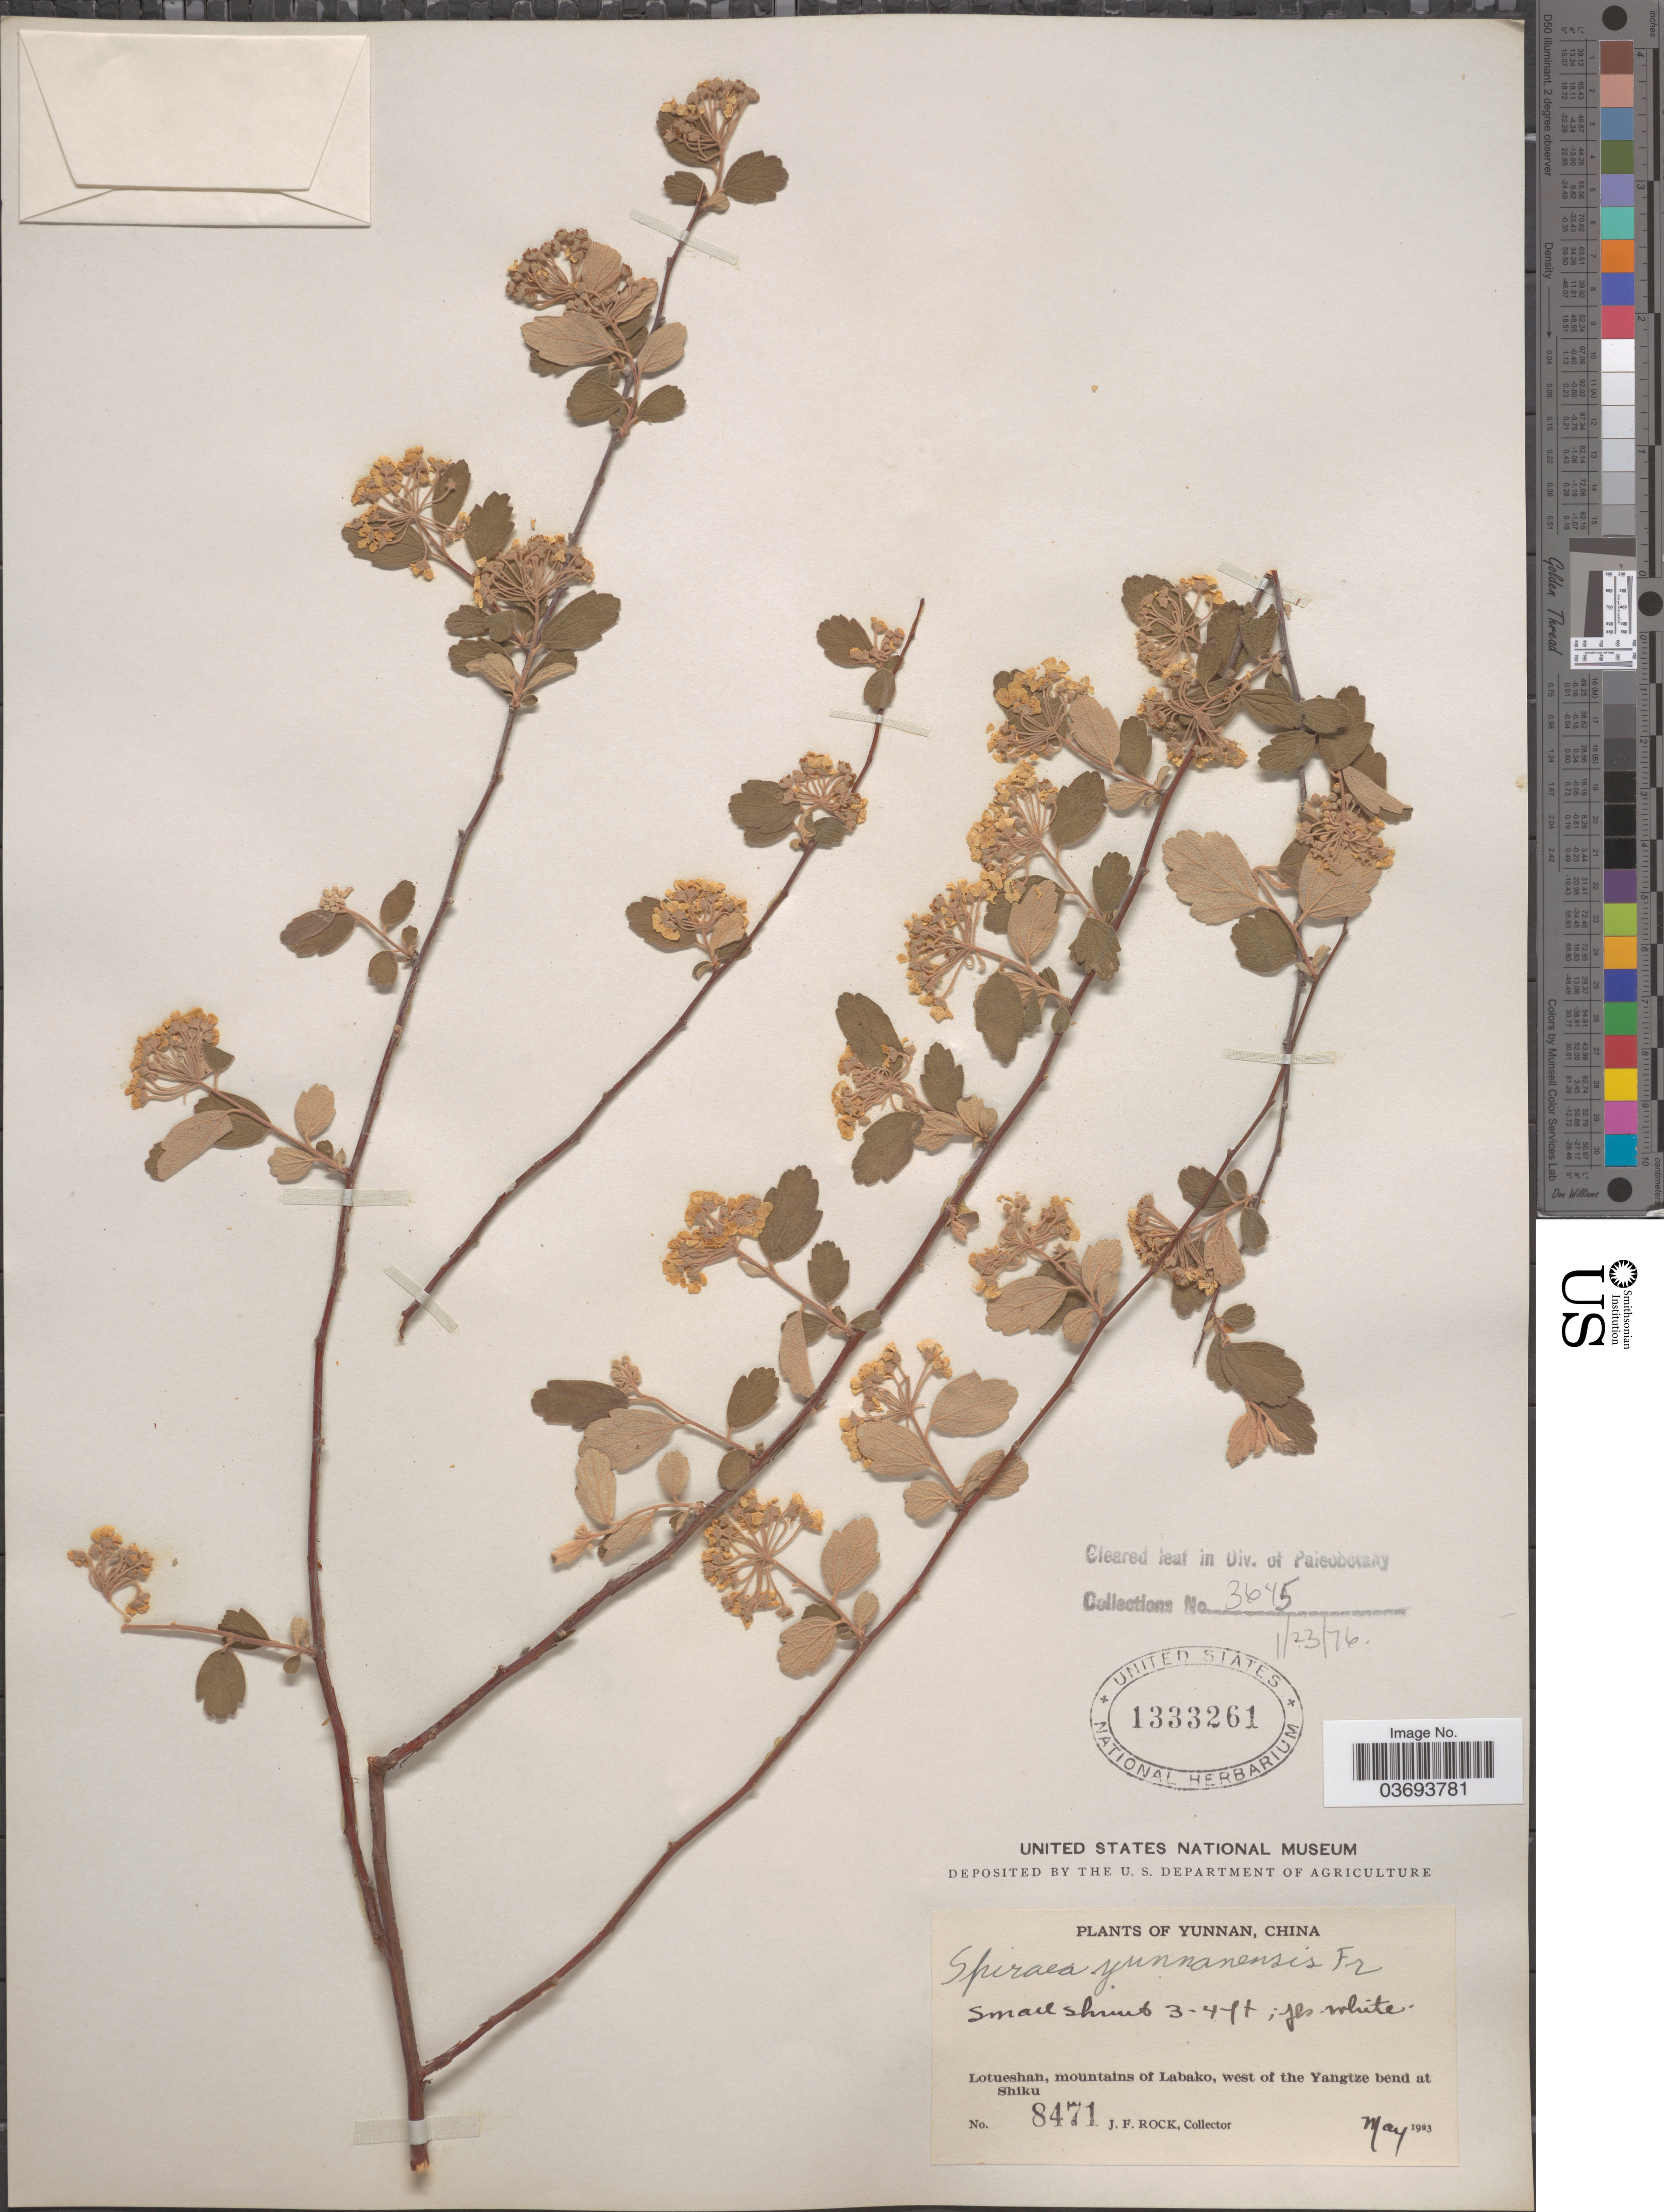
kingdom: Plantae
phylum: Tracheophyta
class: Magnoliopsida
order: Rosales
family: Rosaceae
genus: Spiraea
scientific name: Spiraea yunnanensis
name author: Franch.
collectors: J. Rock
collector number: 8471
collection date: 1923-05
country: China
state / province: Yunnan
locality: Lotueshan, mountains of Labako, west of the Yangtze bend at Shiku.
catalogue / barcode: US 1333261